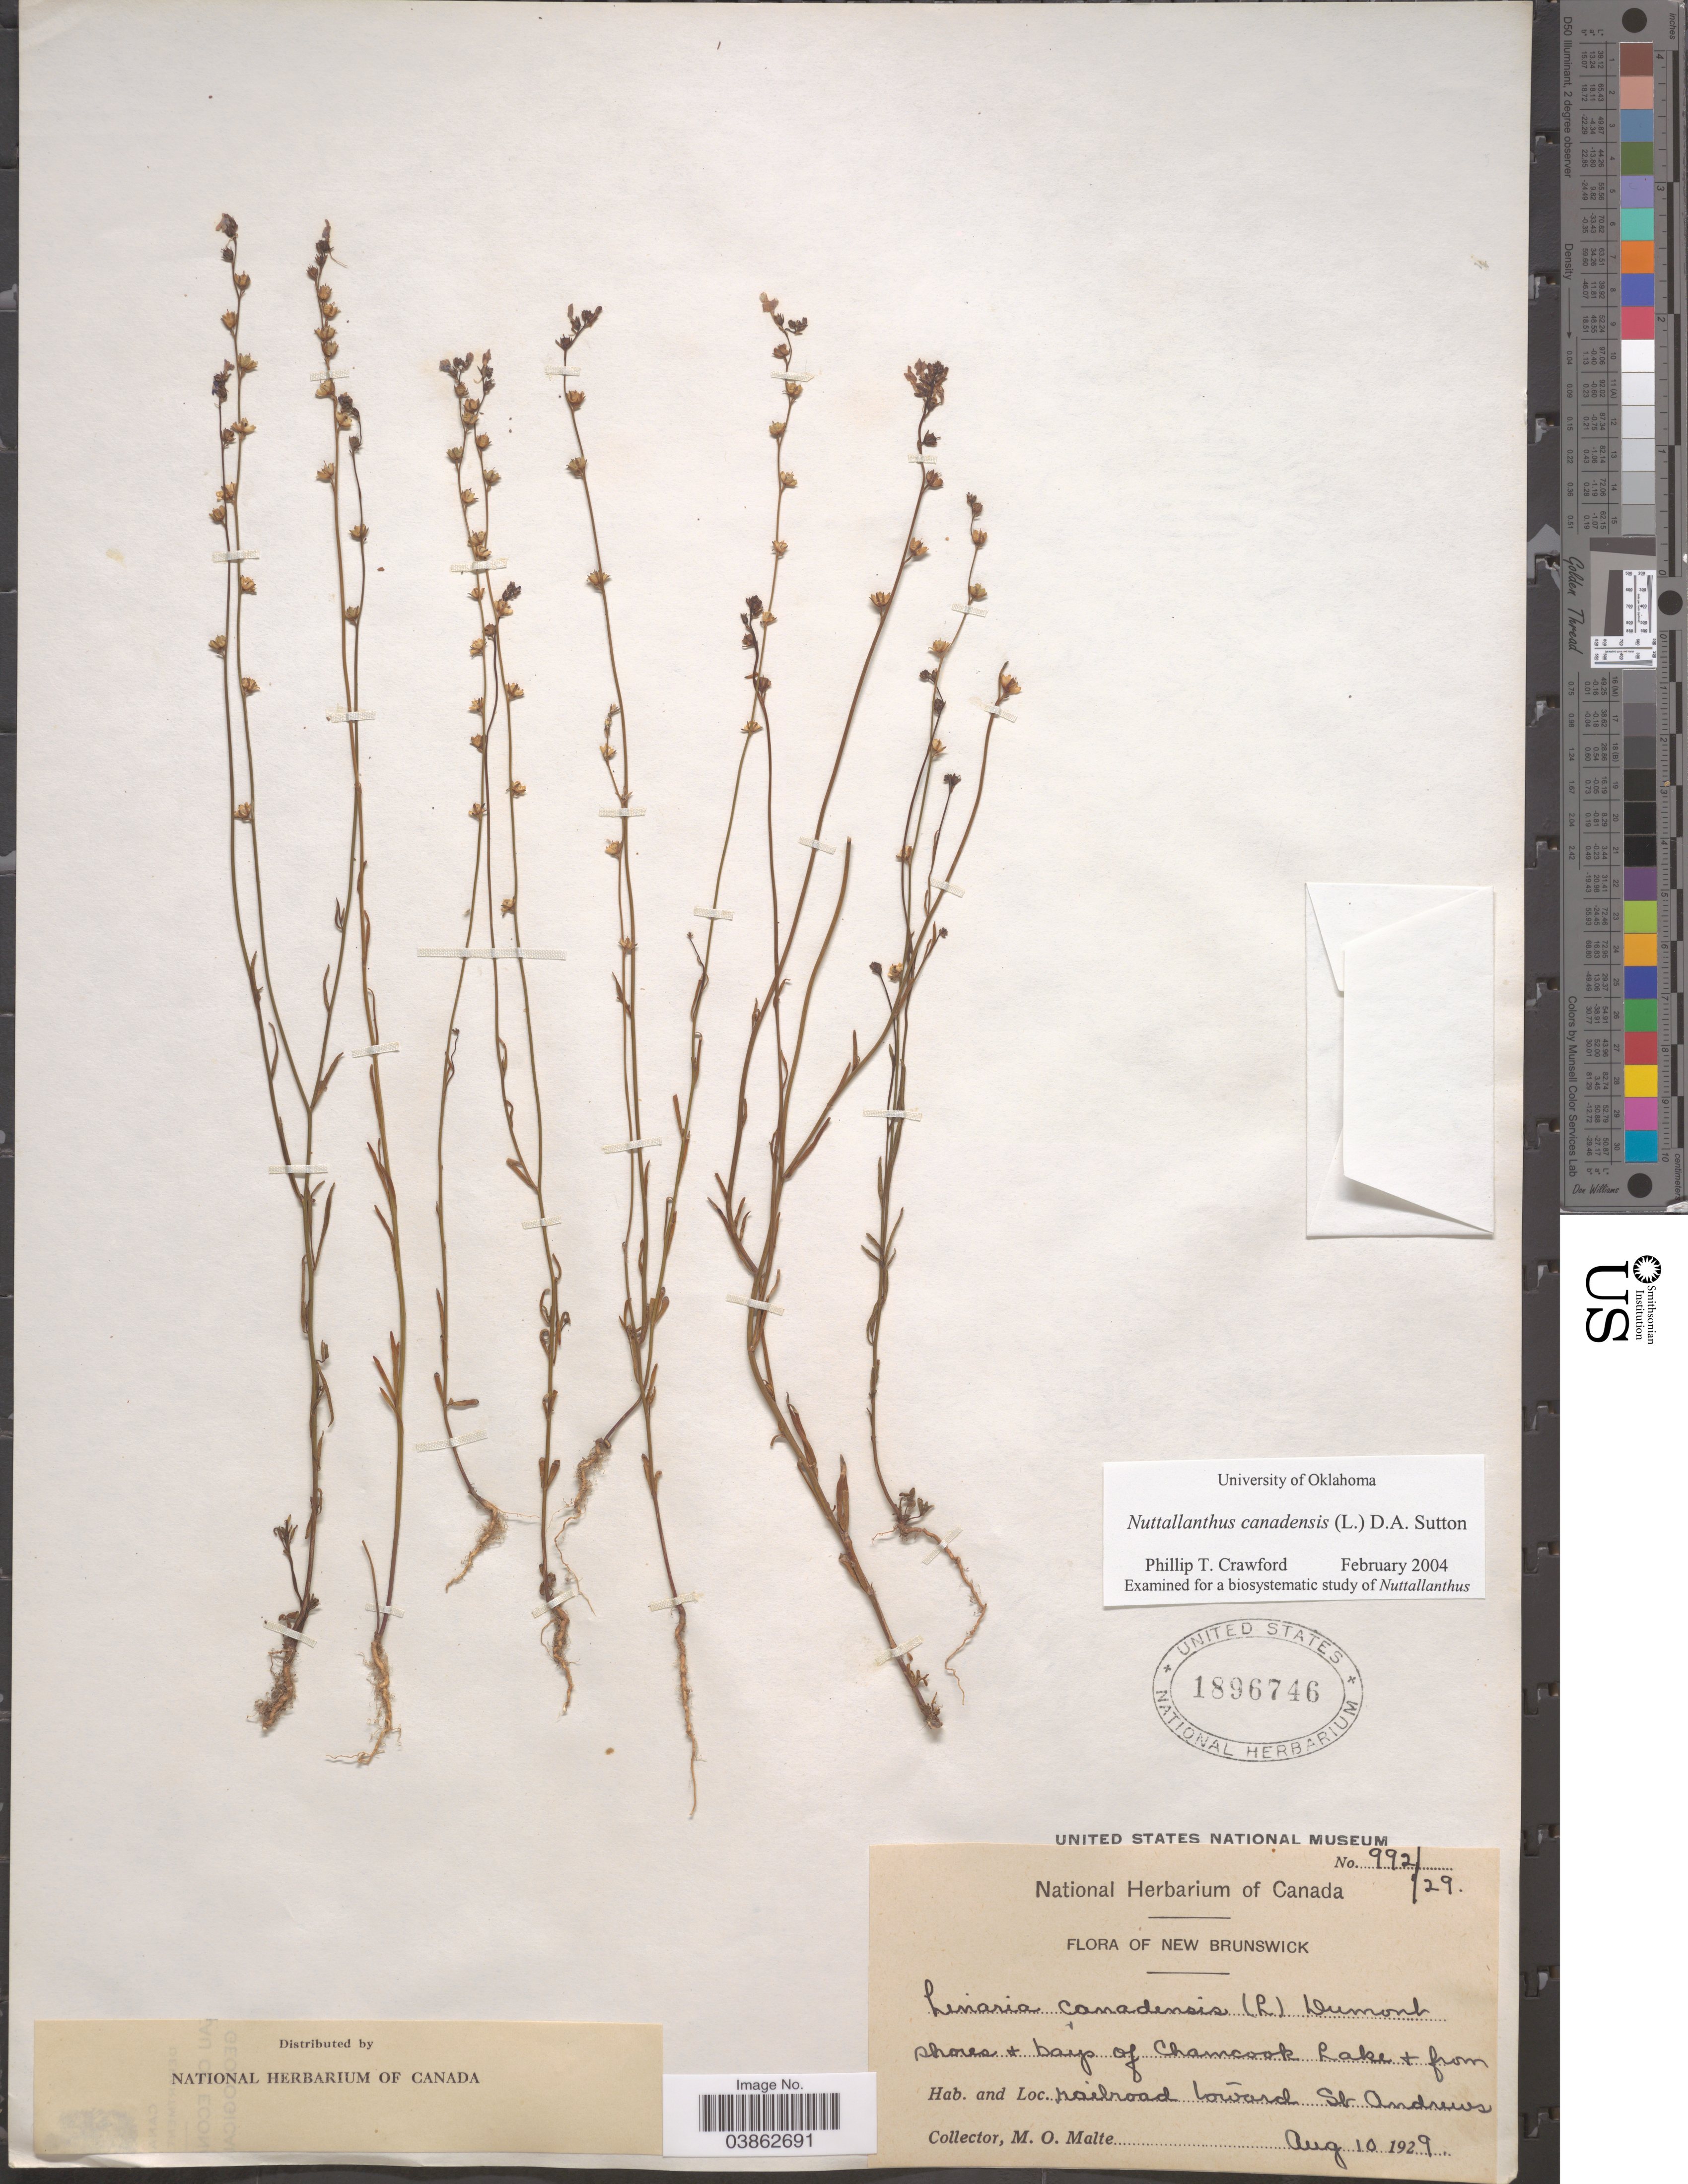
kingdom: Plantae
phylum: Tracheophyta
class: Magnoliopsida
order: Lamiales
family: Plantaginaceae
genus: Linaria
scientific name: Linaria canadensis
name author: (L.) Dum. Cours.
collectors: M. O. Malte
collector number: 992/29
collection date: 1929-08-10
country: Canada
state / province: New Brunswick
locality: Shores + bays of Chamcook Lake + from railroad toward St. Andrews.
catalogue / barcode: US 1896746